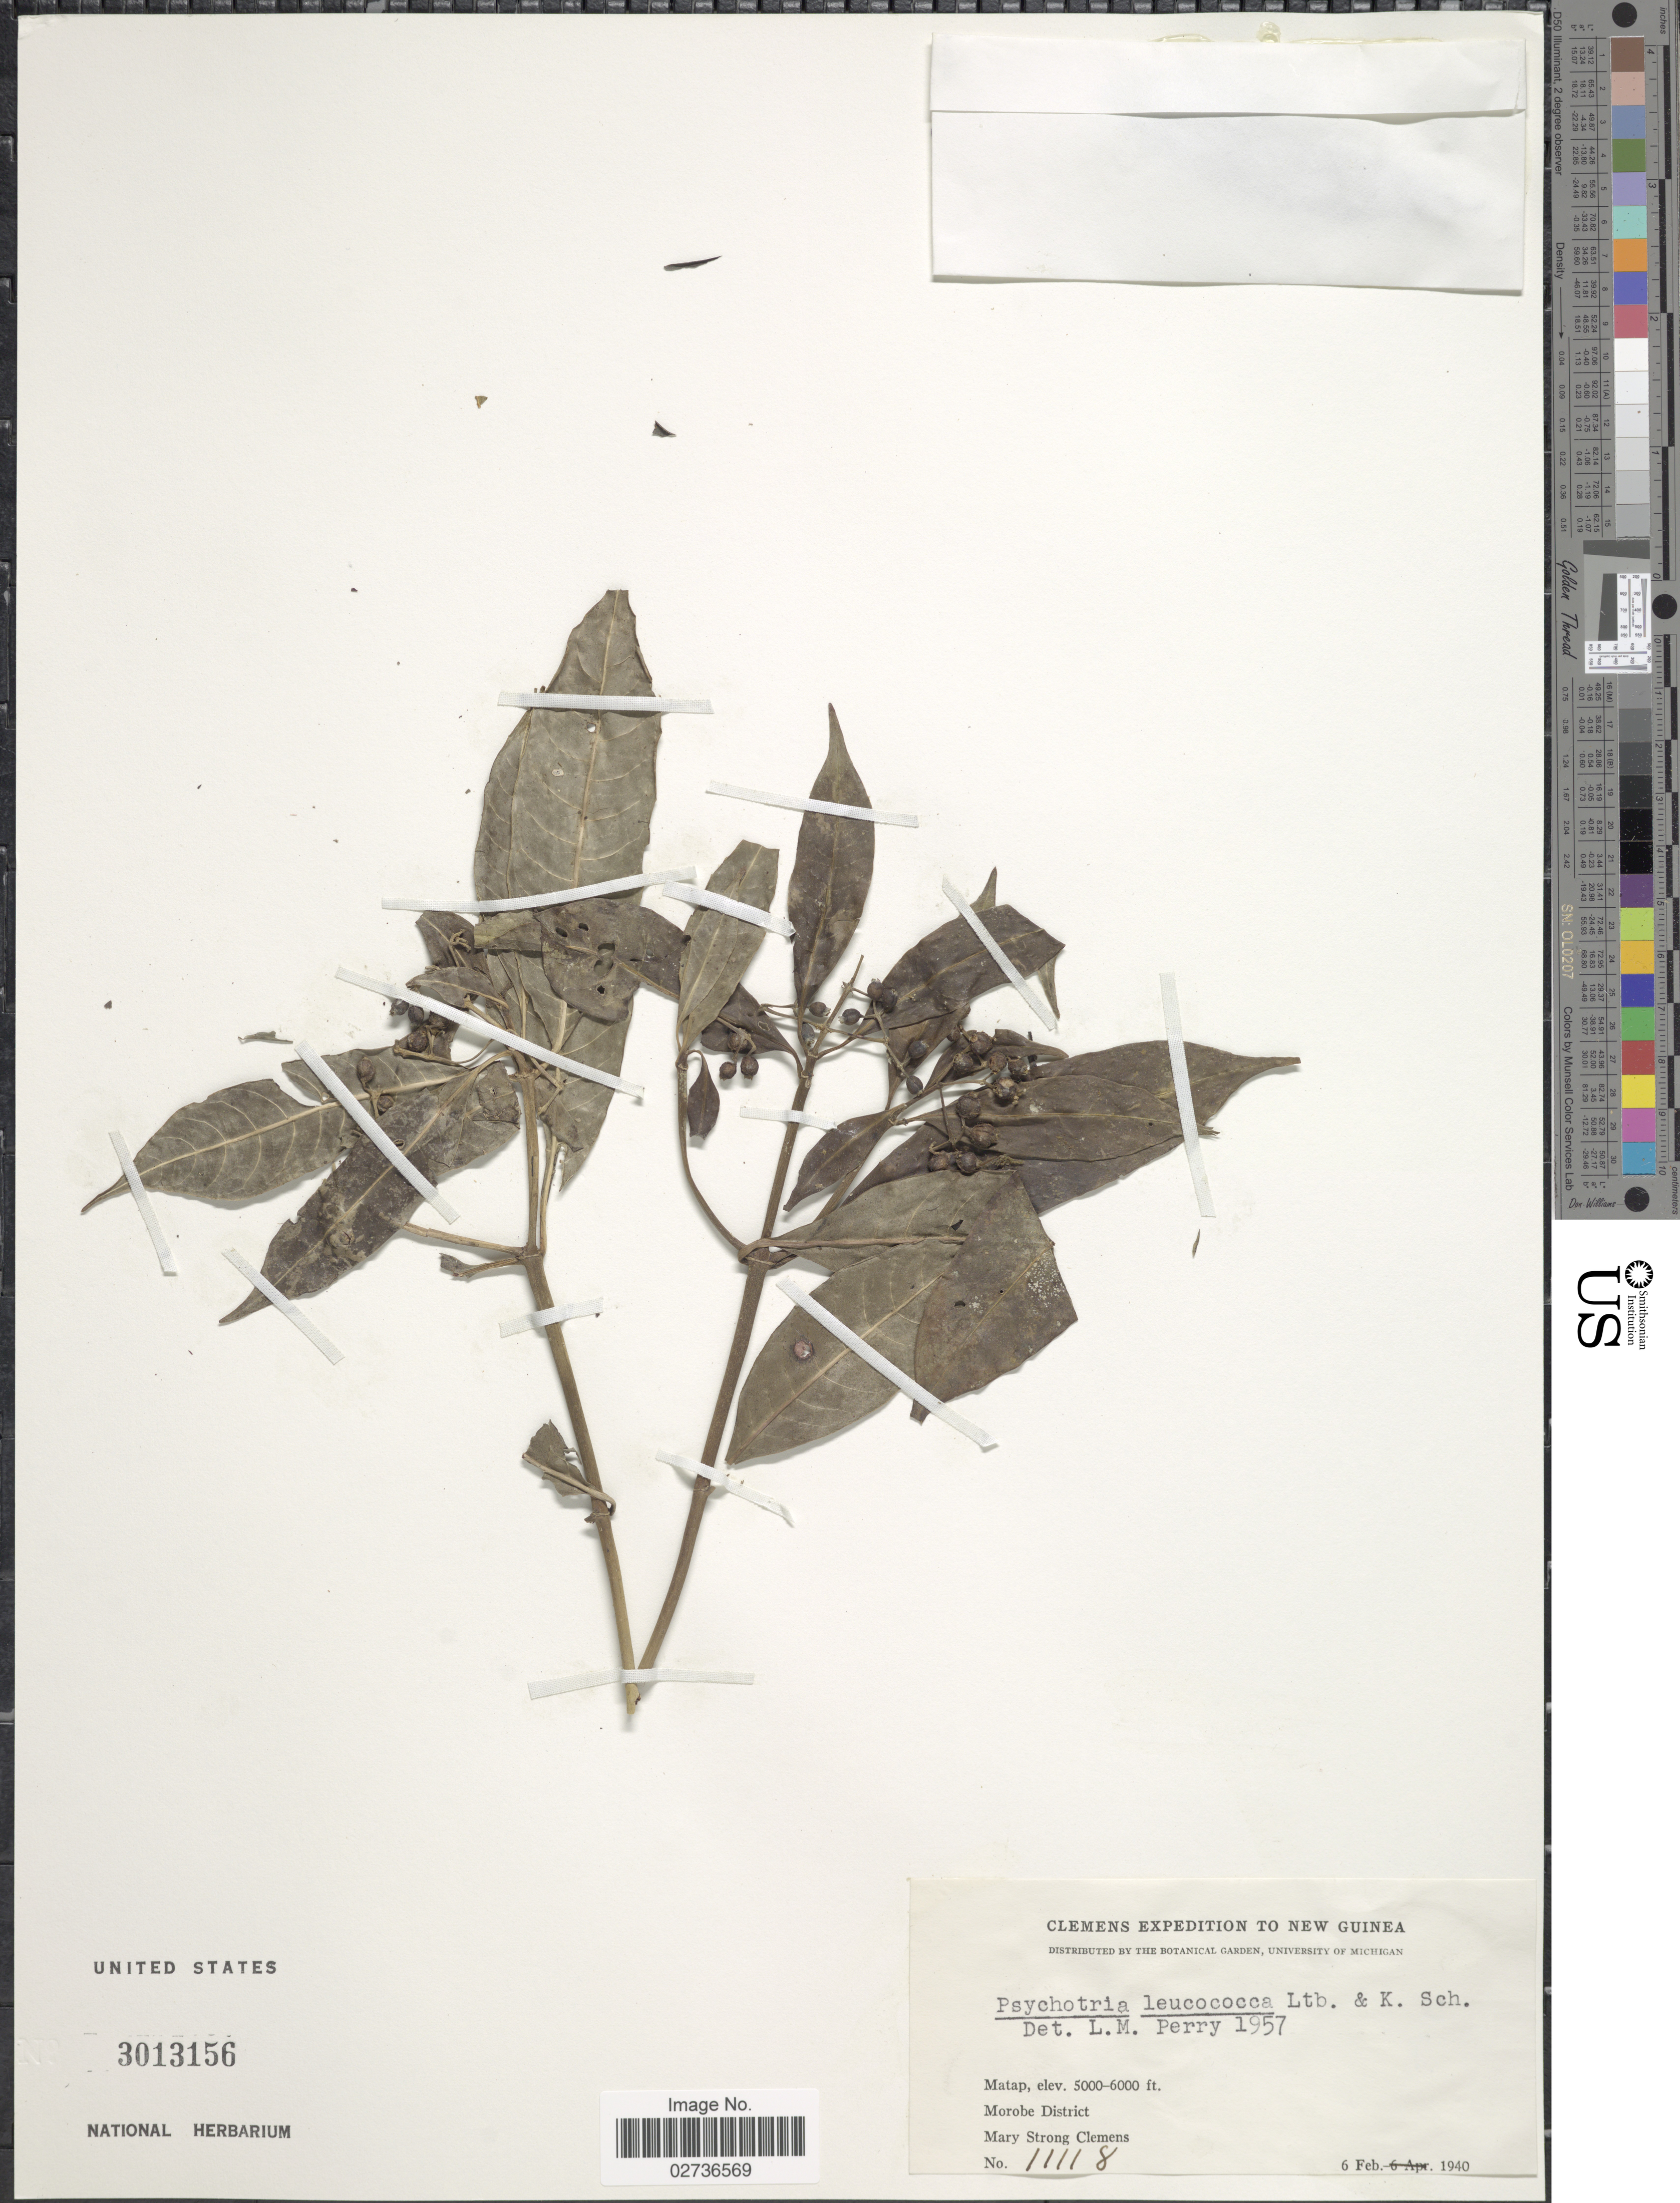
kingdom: Plantae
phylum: Tracheophyta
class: Magnoliopsida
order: Gentianales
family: Rubiaceae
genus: Psychotria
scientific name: Psychotria leucococca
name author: K. Schum. & Lauterb.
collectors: M. S. Clemens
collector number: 11118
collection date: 1940-02-06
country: Papua New Guinea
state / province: Morobe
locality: Matap, Morobe District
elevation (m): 1524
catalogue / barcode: US 3013156